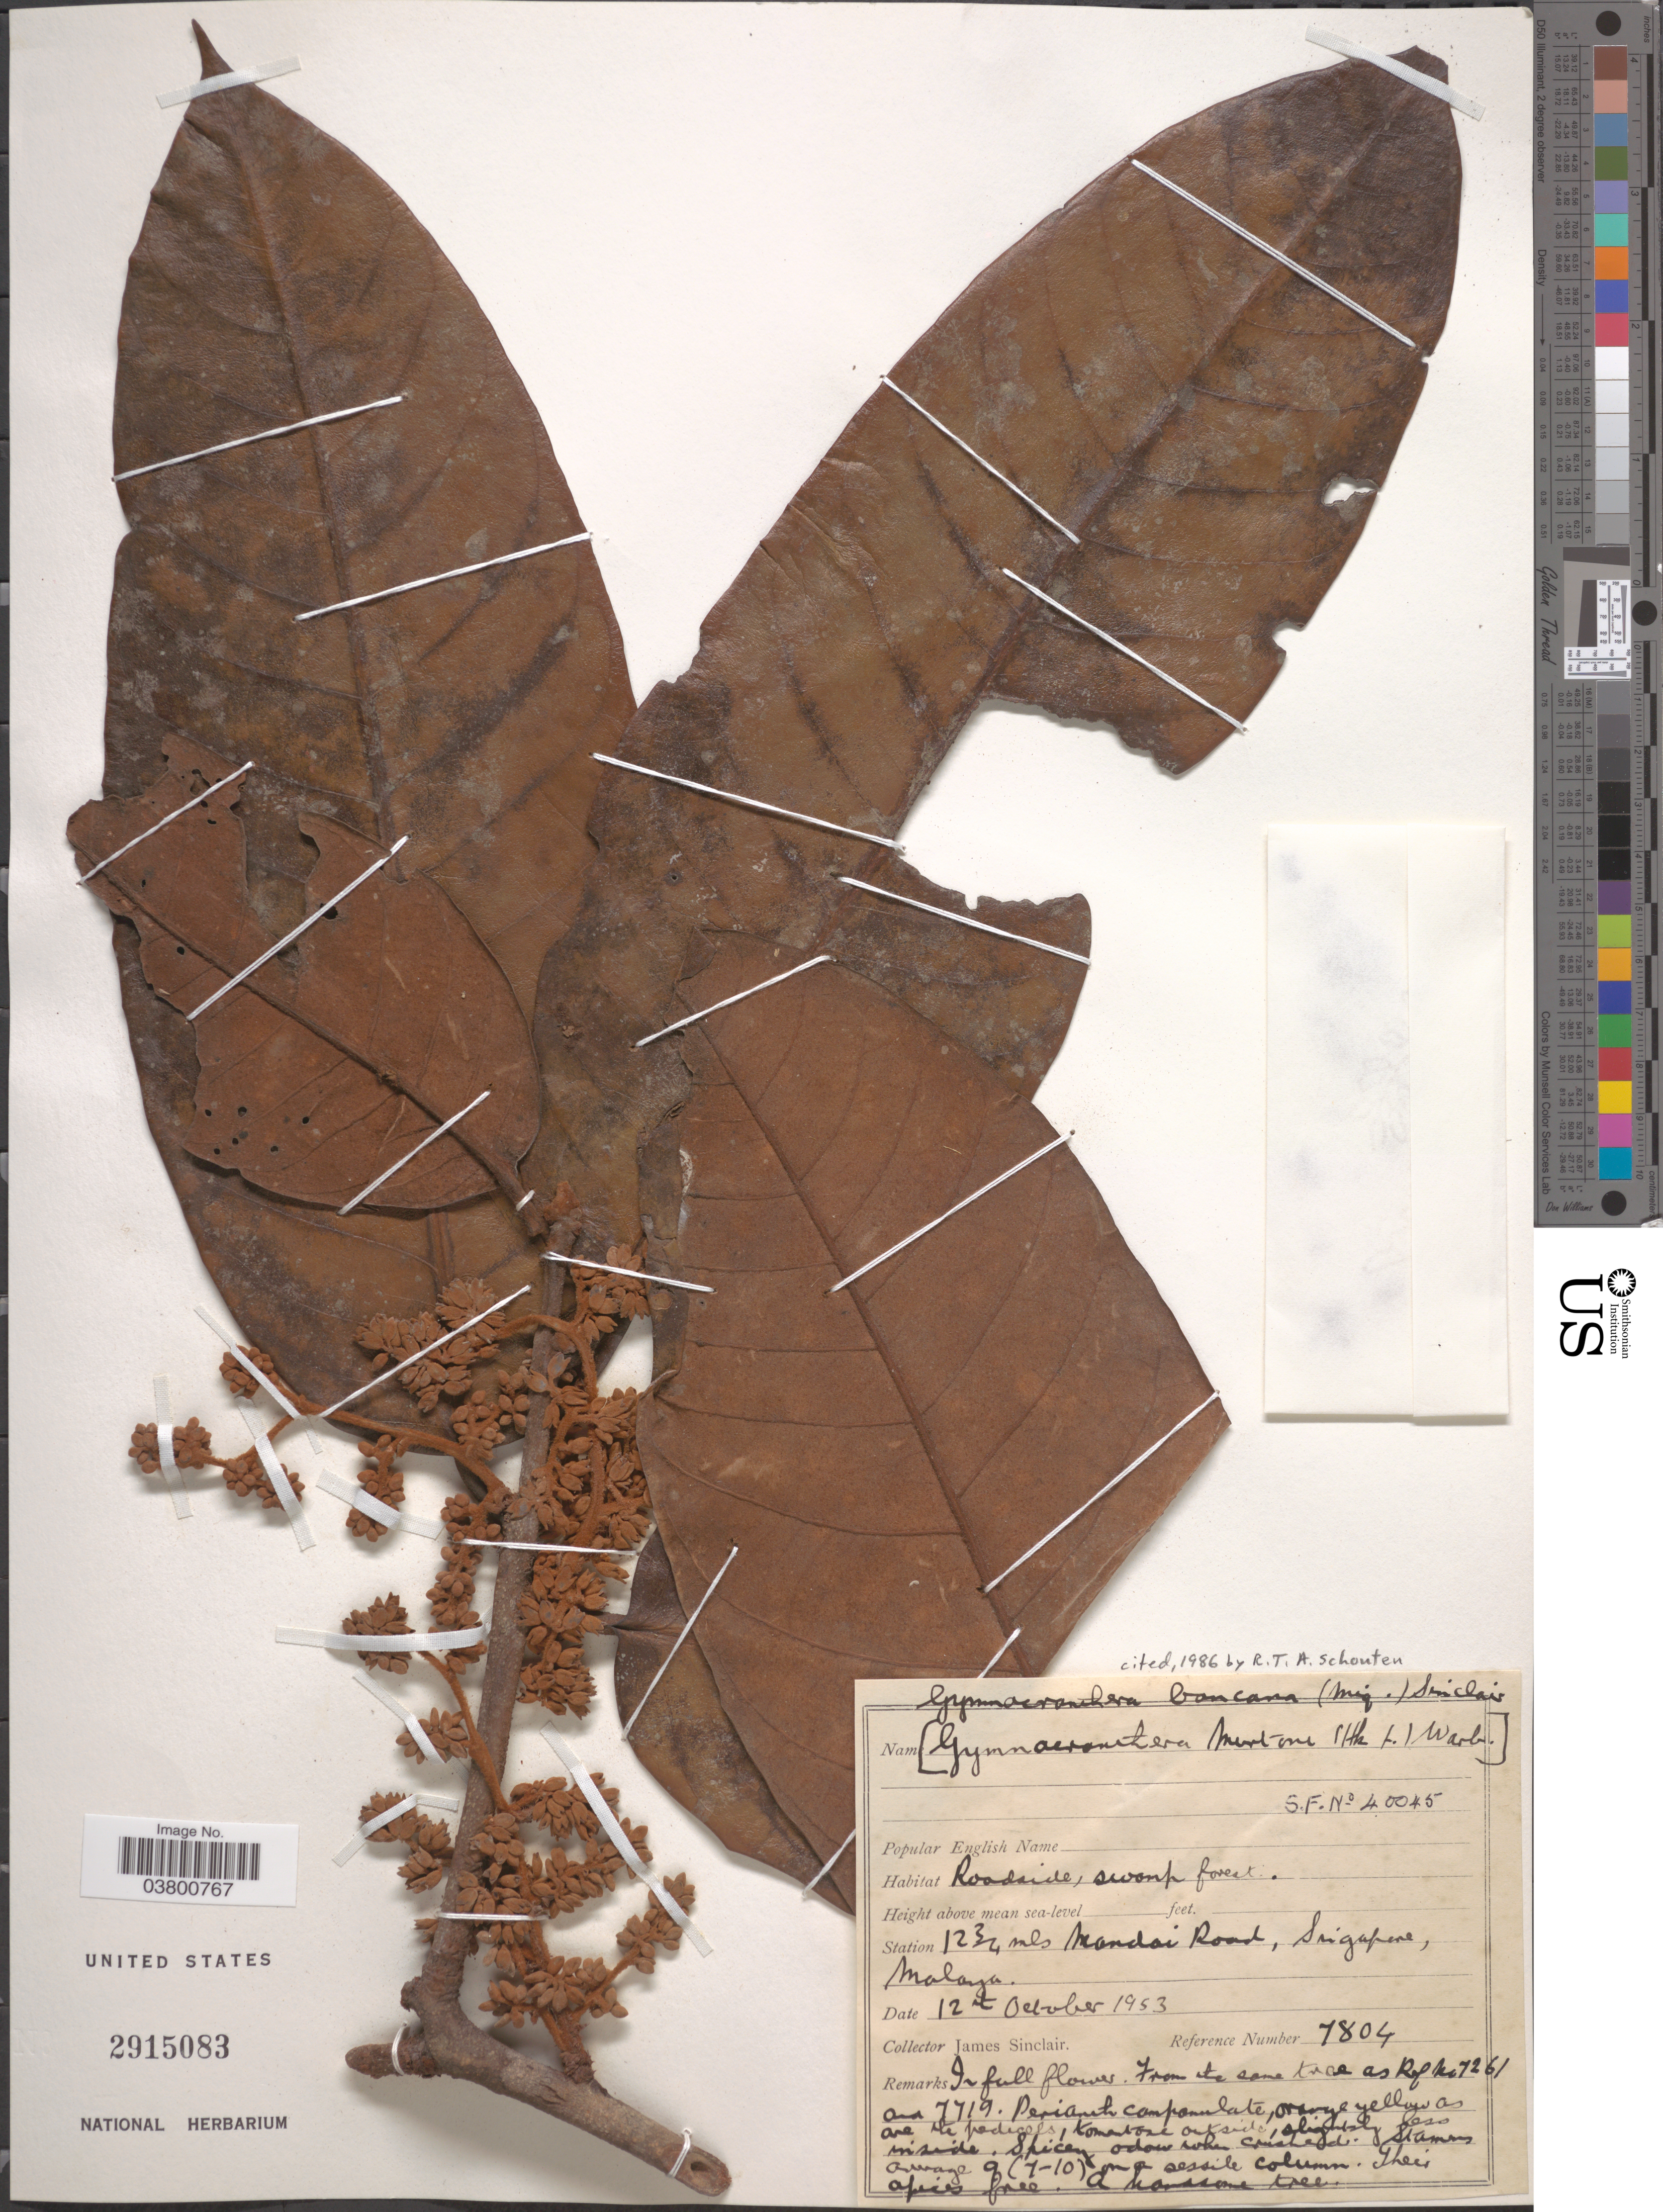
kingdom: Plantae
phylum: Tracheophyta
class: Magnoliopsida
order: Magnoliales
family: Myristicaceae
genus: Gymnacranthera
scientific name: Gymnacranthera bancana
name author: (Miq.) J. Sinclair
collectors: J. Sinclair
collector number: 7804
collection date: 1953-10-12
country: Singapore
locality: Station 12¾ mls Mandai Road, Malaya.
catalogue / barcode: US 2915083